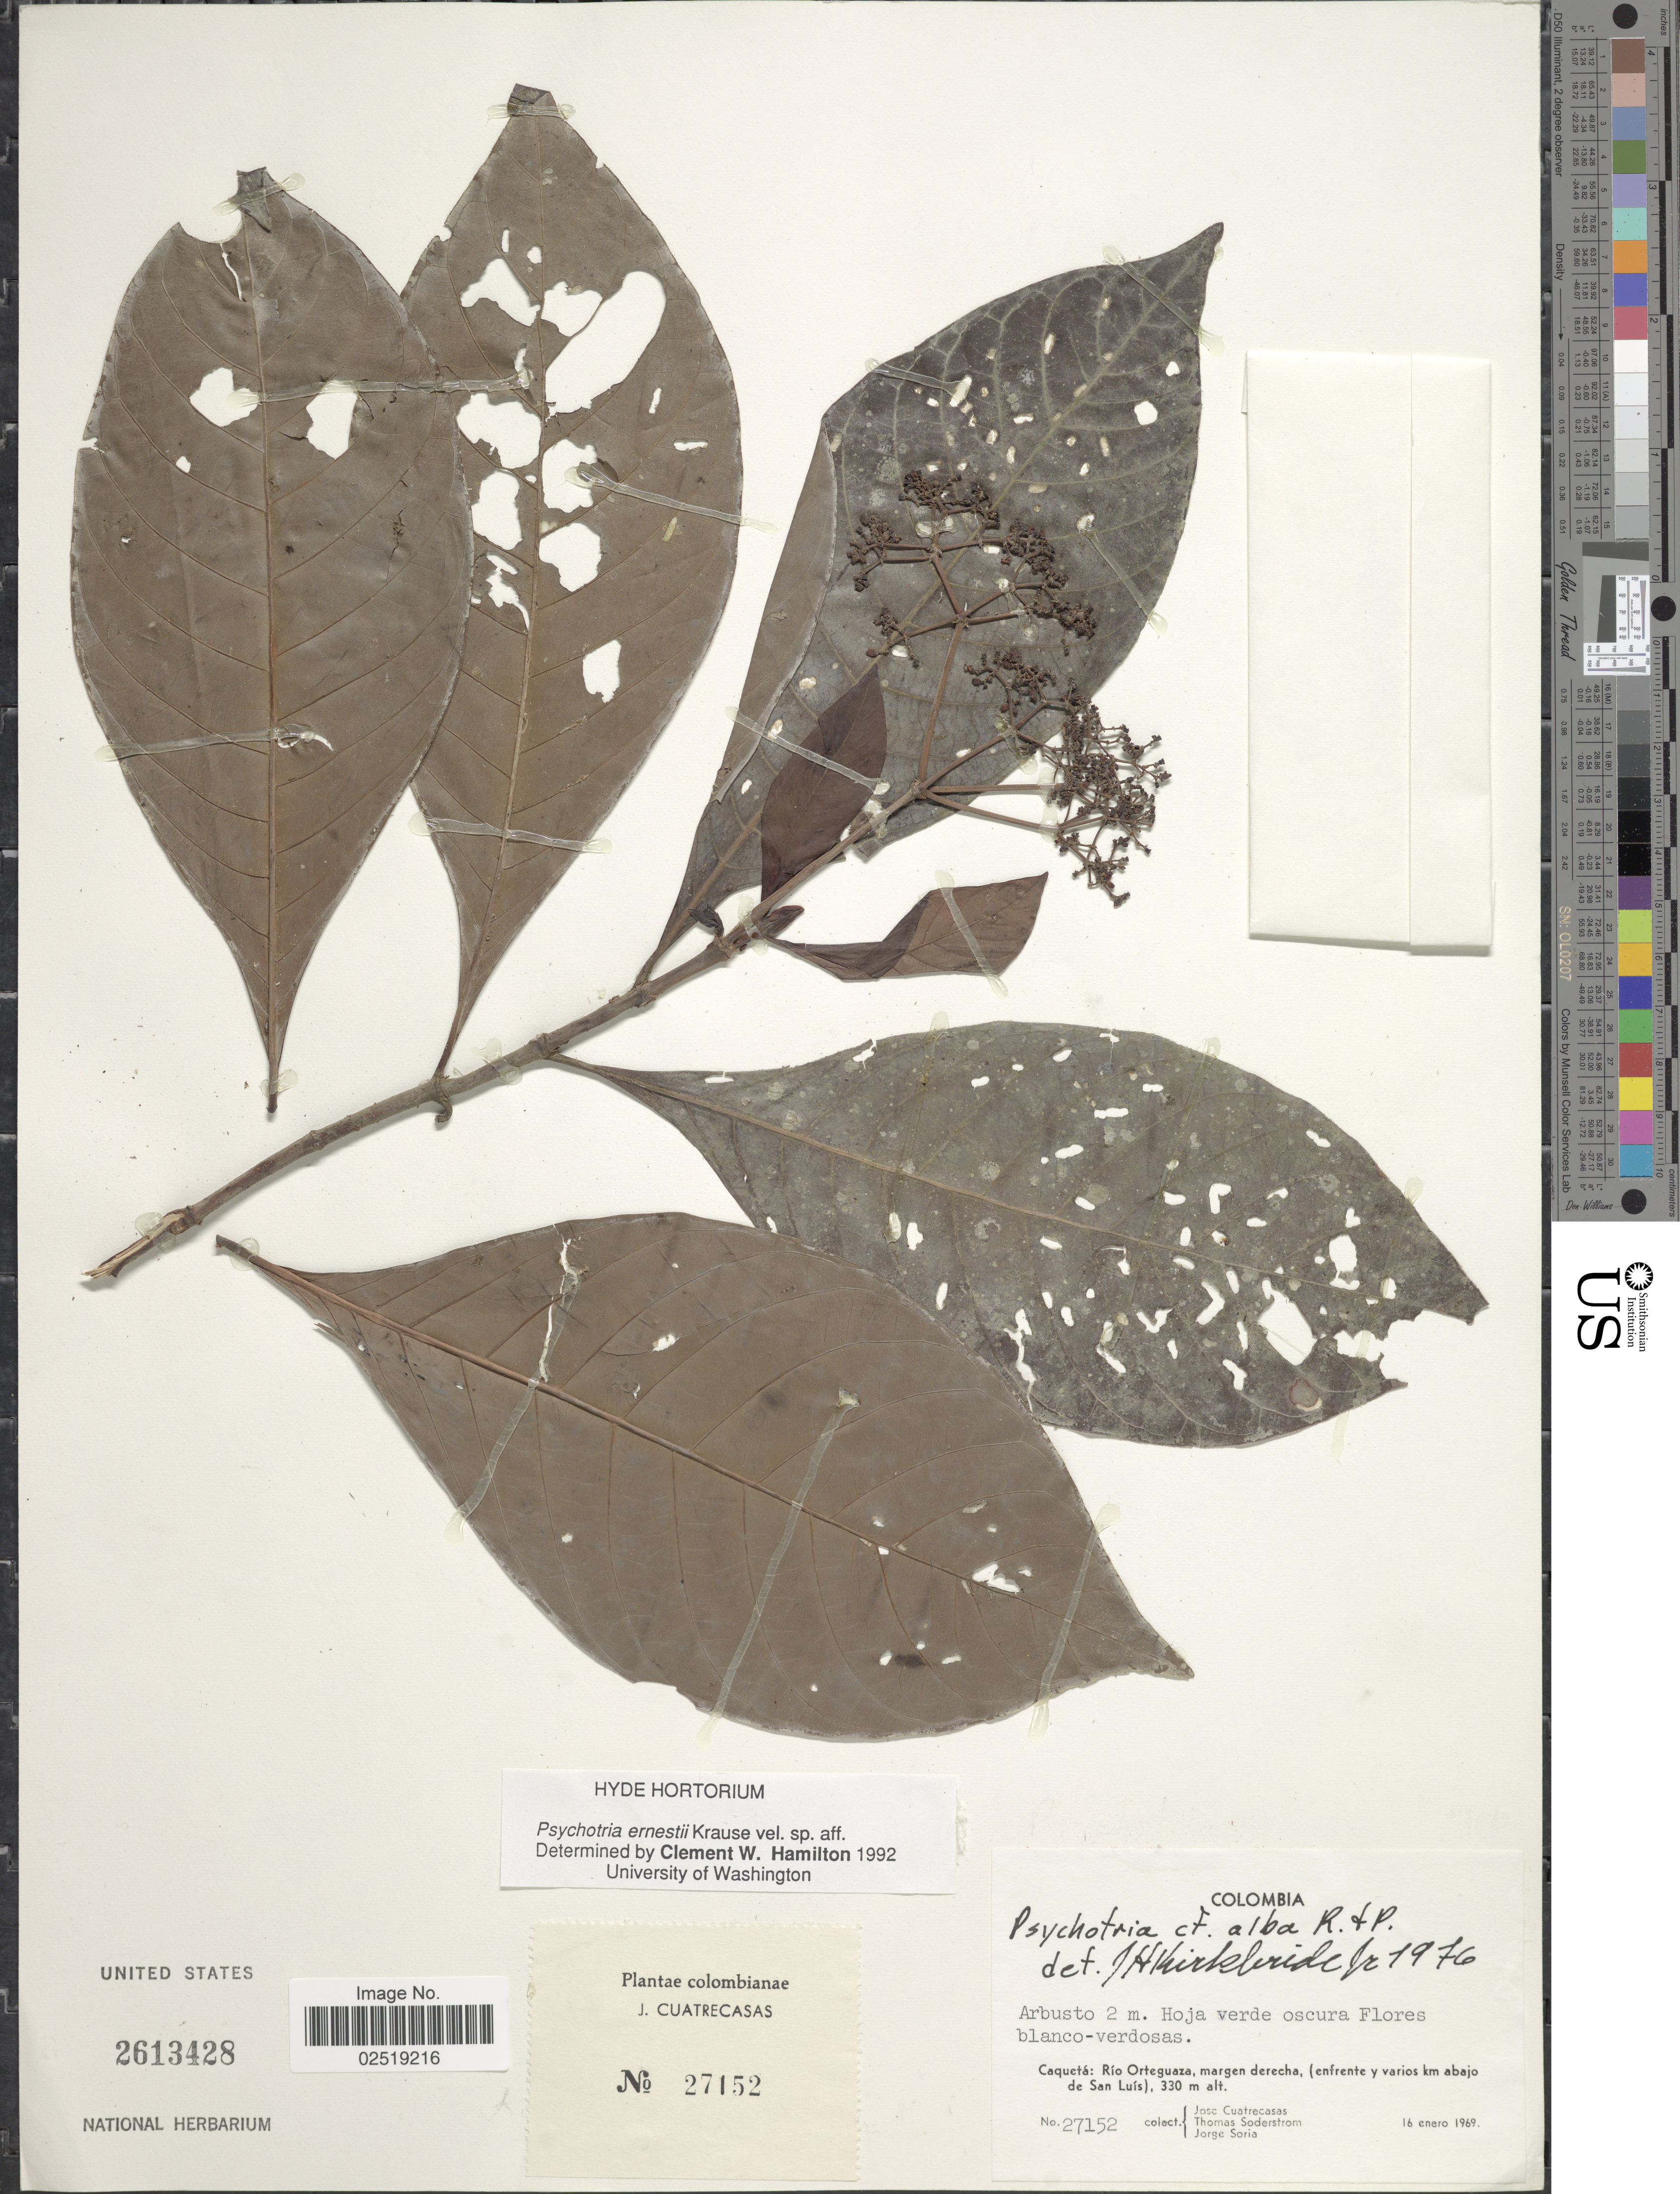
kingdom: Plantae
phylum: Tracheophyta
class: Magnoliopsida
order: Gentianales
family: Rubiaceae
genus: Psychotria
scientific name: Psychotria ernestii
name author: K. Krause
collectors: J. Cuatrecasas, T. R. Soderstrom & J. Soria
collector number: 27152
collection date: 1969-01-16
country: Colombia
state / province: Caquetá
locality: Caqueta: Rio Orteguaza, margen derecha, (enfrente y varios km abajo de San Luis)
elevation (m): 330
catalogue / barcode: US 2613428